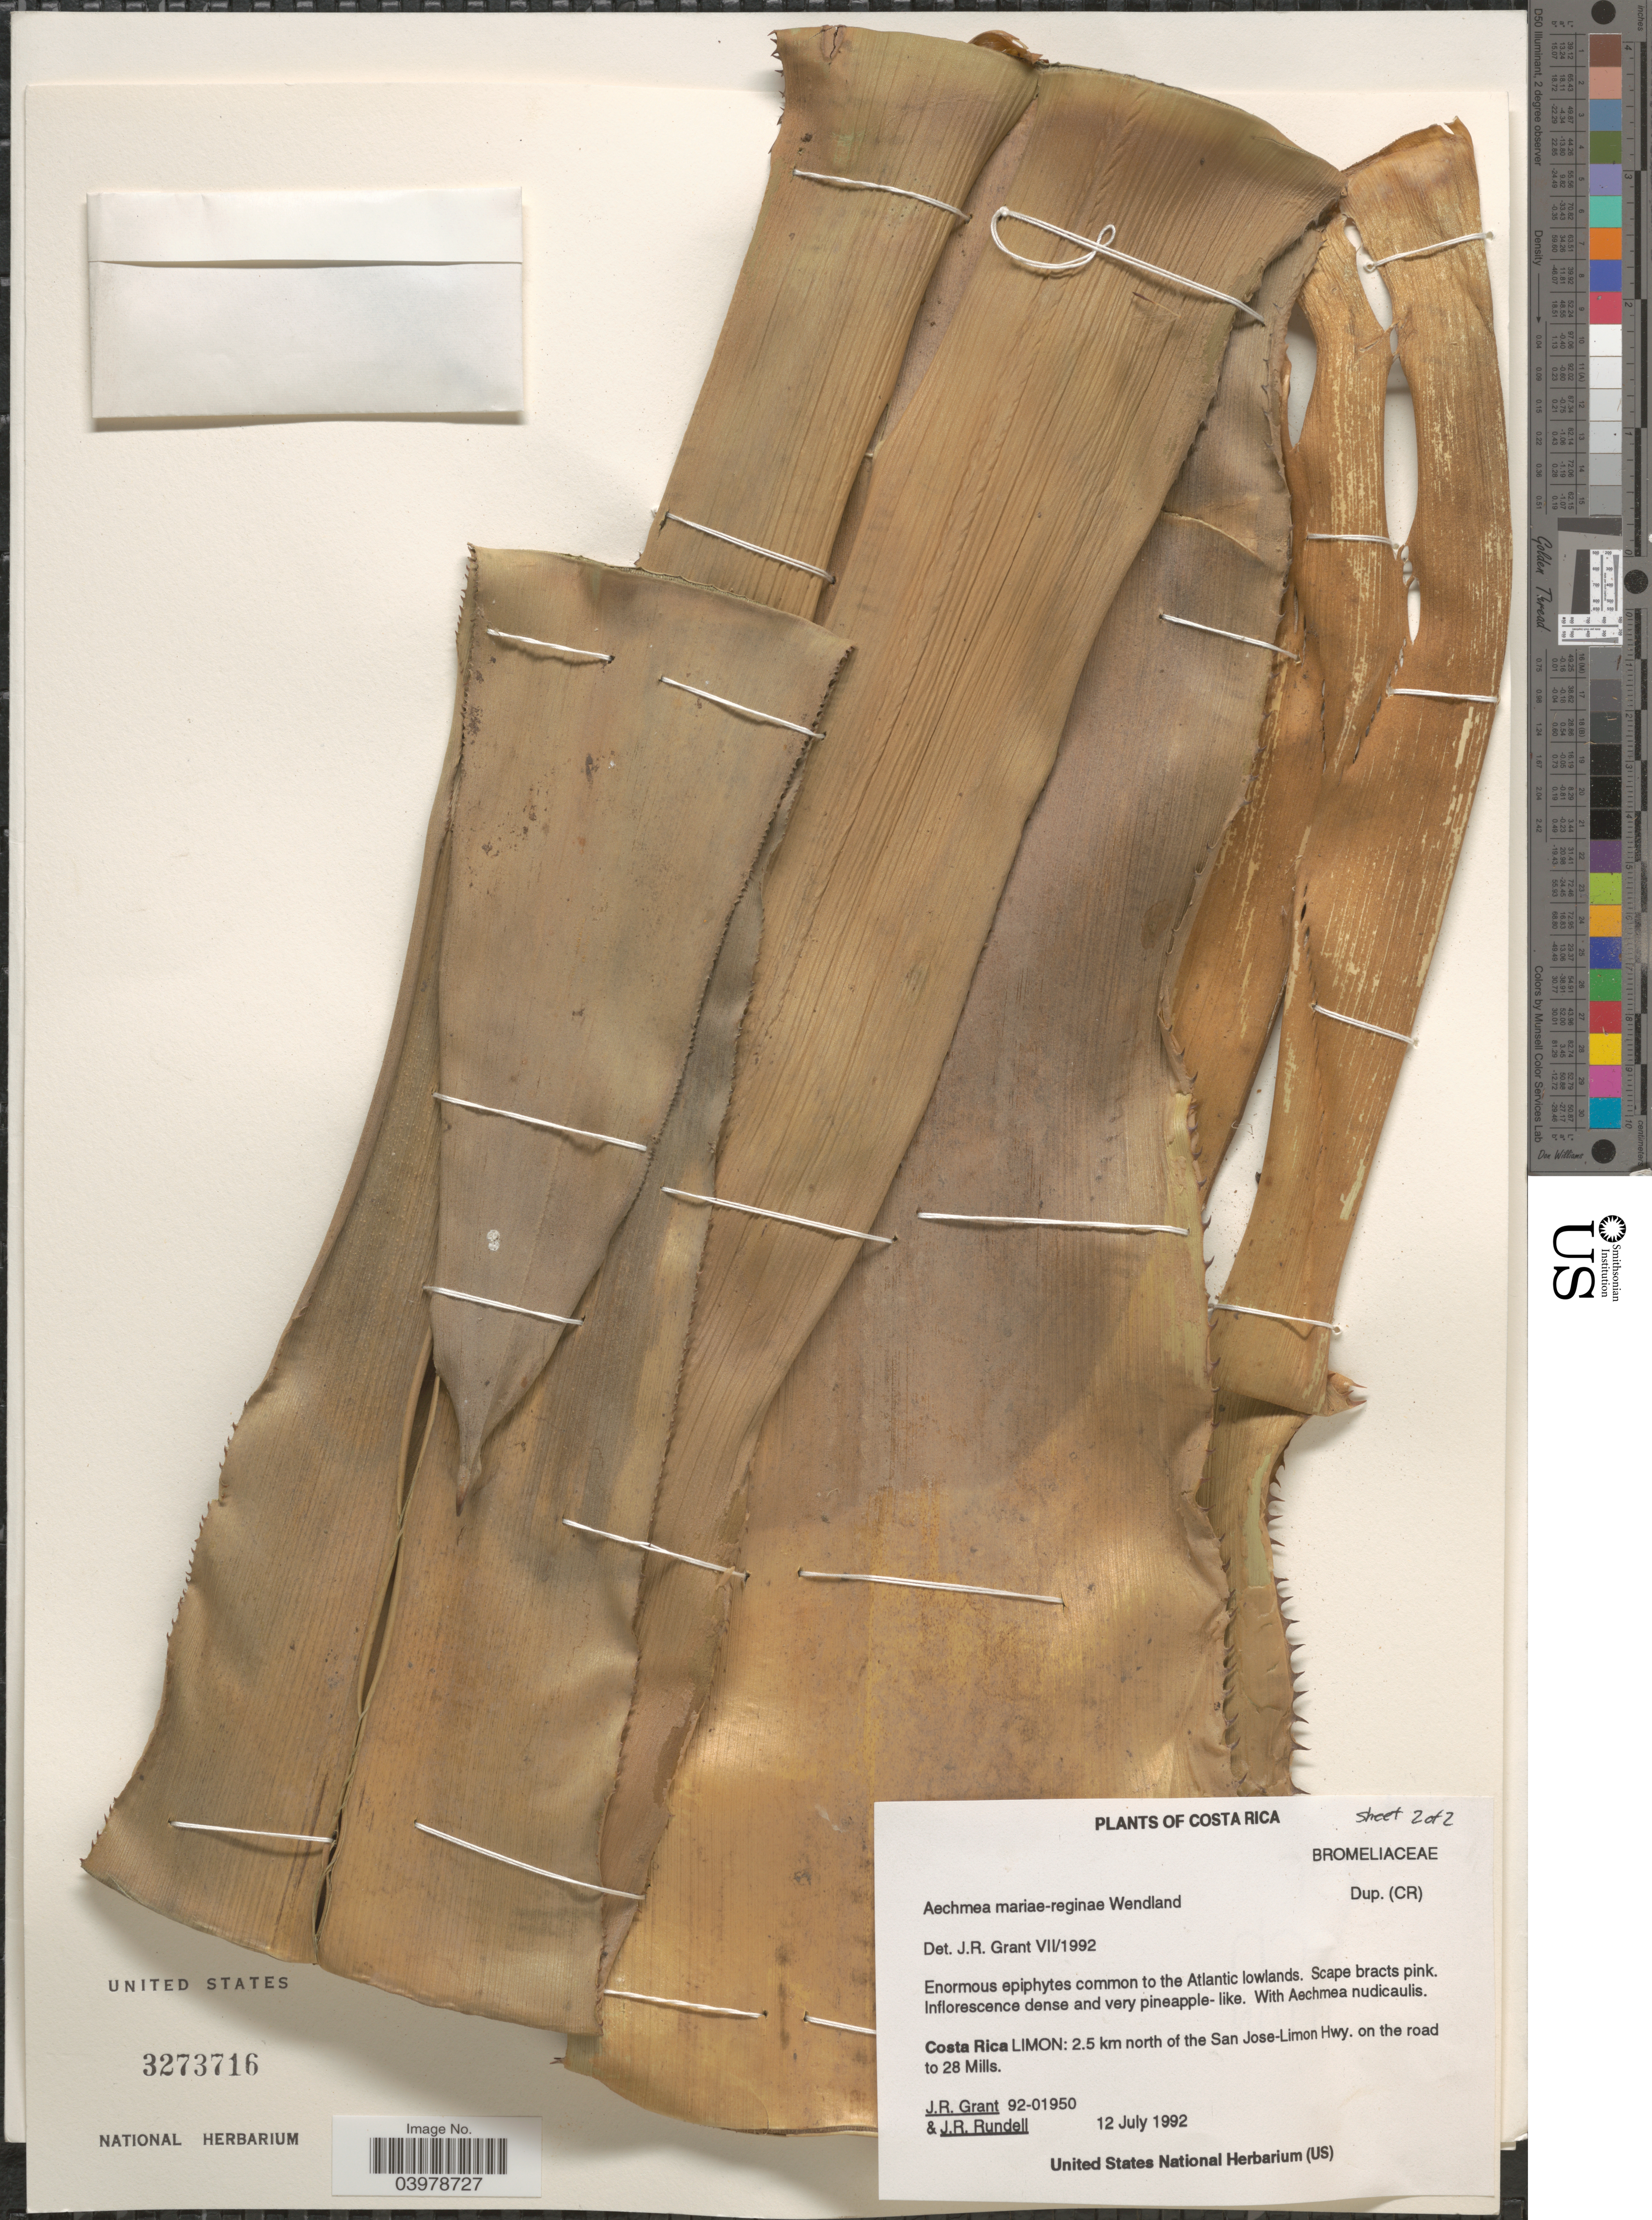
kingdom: Plantae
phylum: Tracheophyta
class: Liliopsida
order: Poales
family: Bromeliaceae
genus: Aechmea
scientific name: Aechmea mariae-reginae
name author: H. Wendl.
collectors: J. Grant & J. R. Rundell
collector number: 92-01950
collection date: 1992-07-12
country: Costa Rica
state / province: Limón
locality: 2.5 km north of the San Jose-Limon Hwy. on the road to 28 Mills.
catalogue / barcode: US 3273716